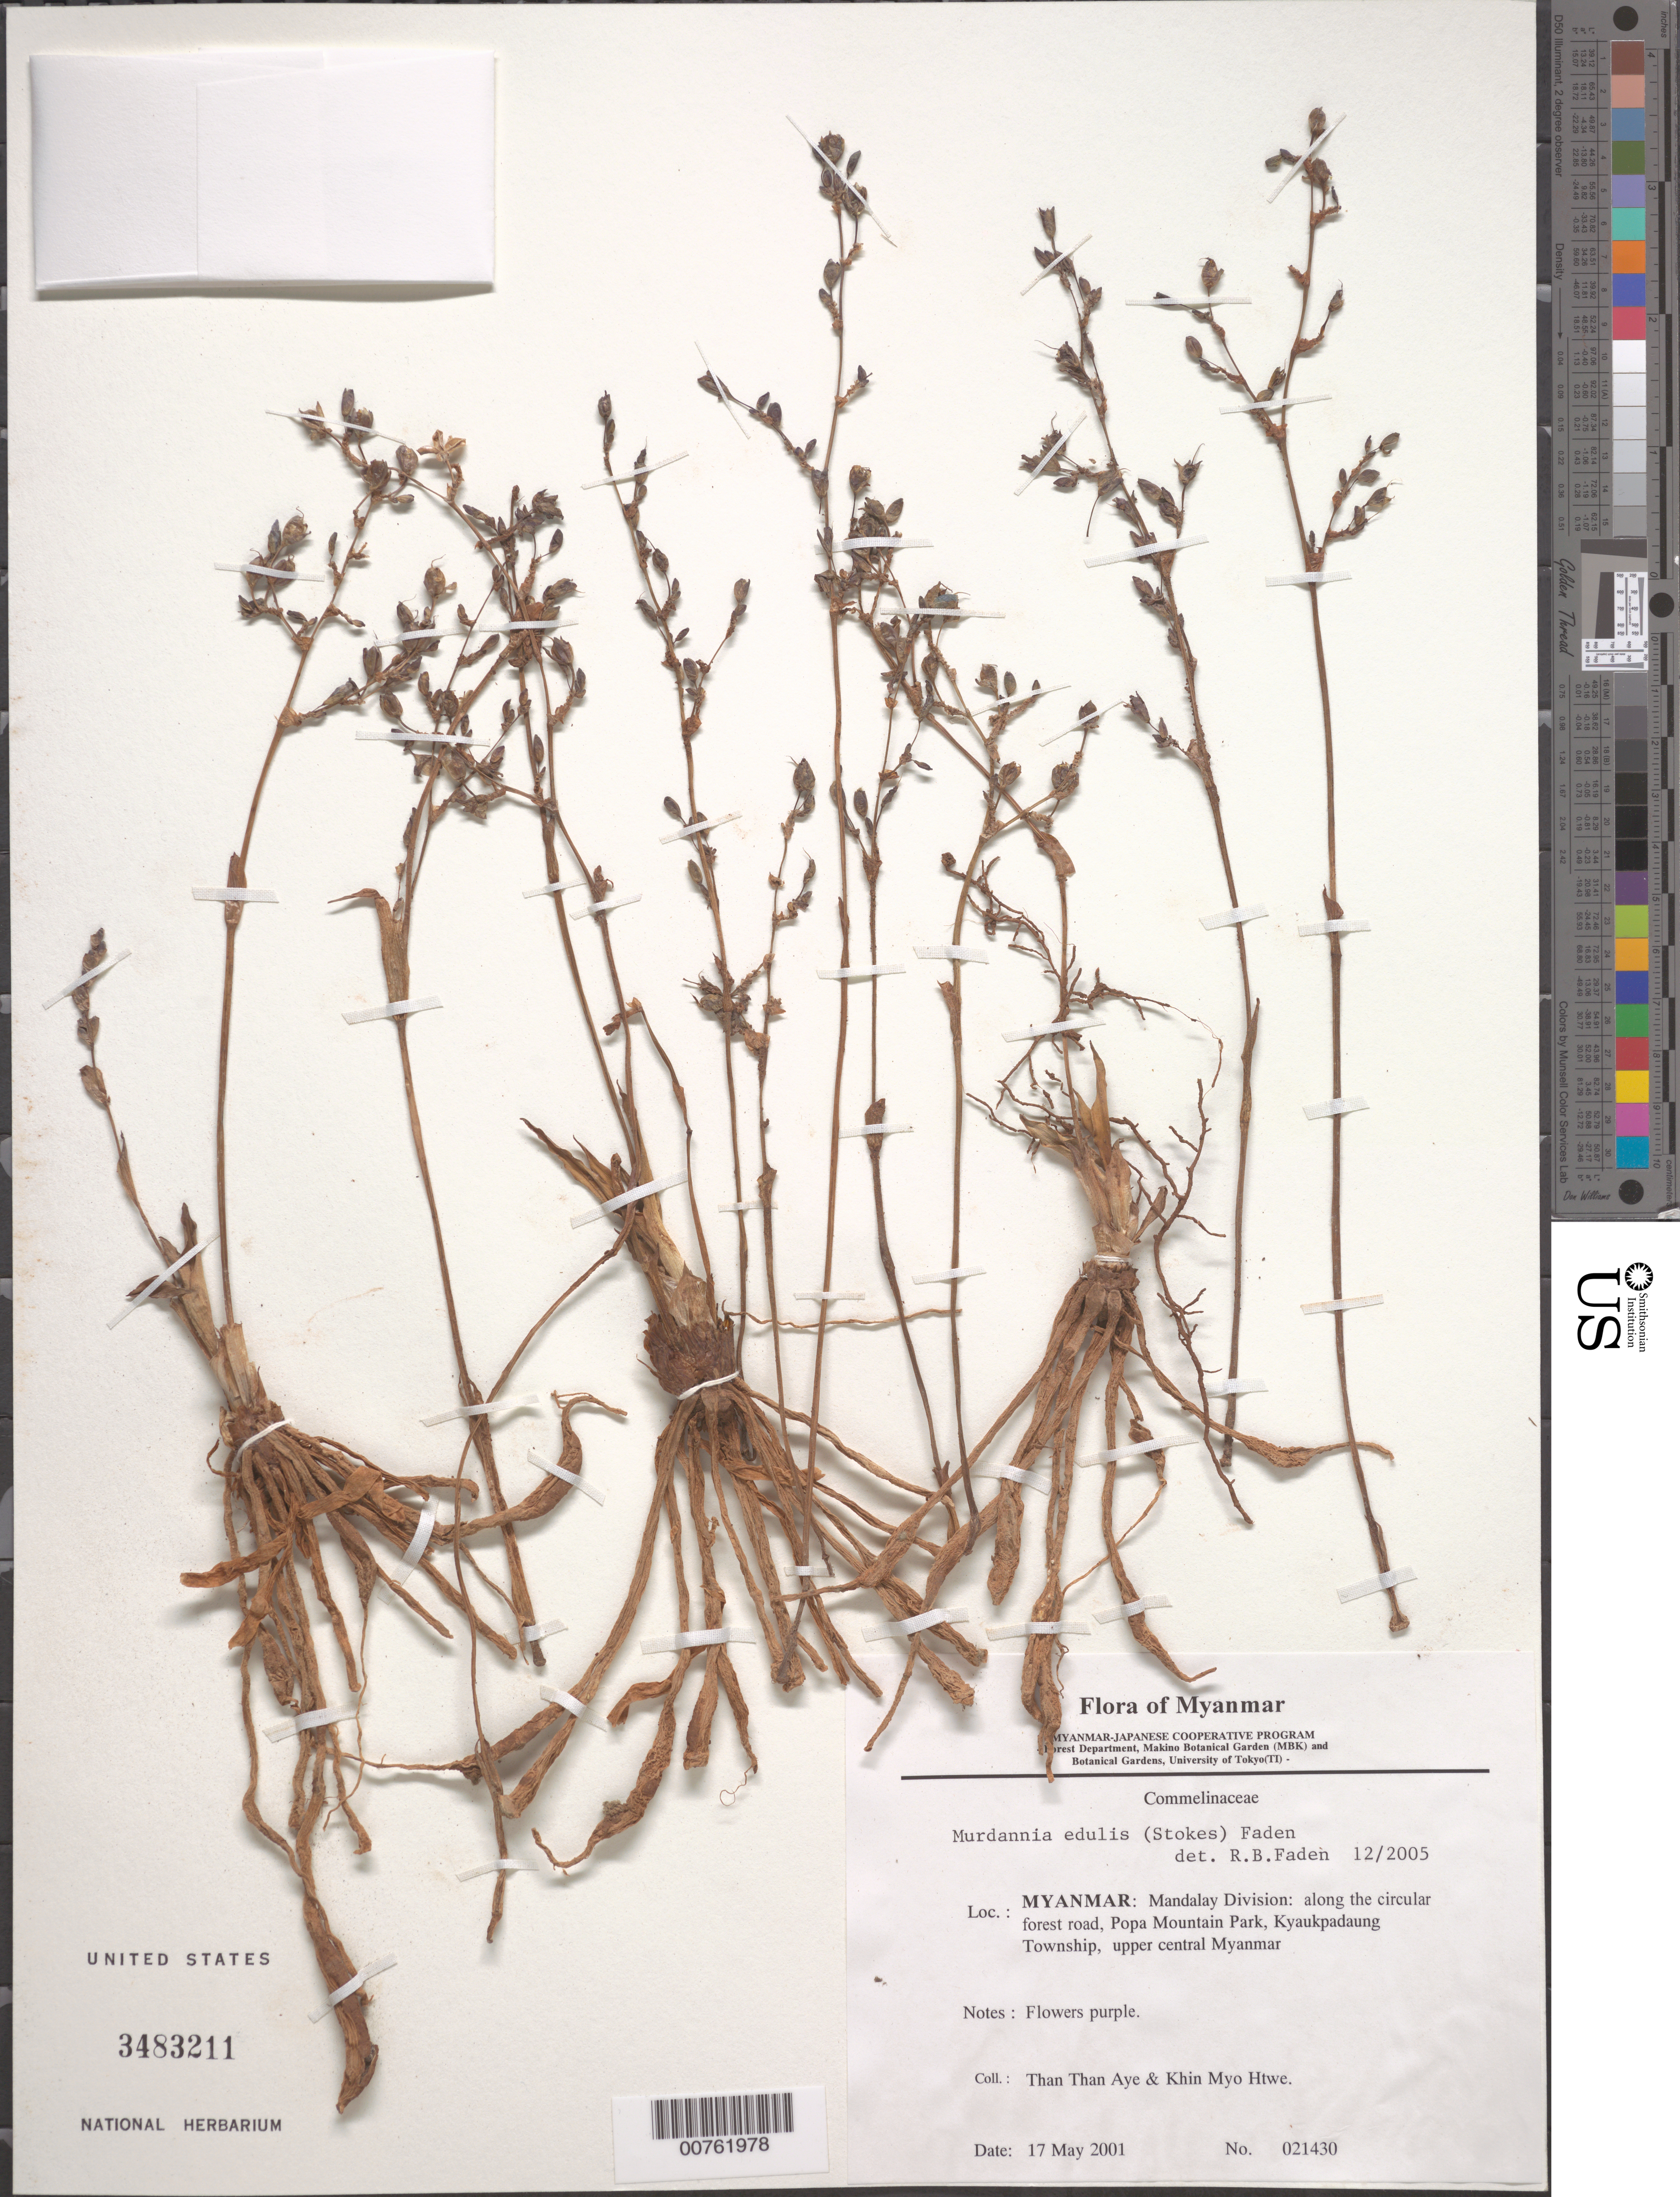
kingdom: Plantae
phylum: Tracheophyta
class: Liliopsida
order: Commelinales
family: Commelinaceae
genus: Murdannia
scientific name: Murdannia edulis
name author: (Stokes) Faden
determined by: Faden, Robert B., (US), Smithsonian Institution - National Museum of Natural History (UNITED STATES)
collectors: T. Aye et al.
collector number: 21430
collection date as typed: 17 May 2001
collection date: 2001-05-17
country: Myanmar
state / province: Mandalay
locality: along the circular forest road, Popa Mountain Park, Kyaukpadaung Township, upper central Myanmar.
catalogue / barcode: US 3483211